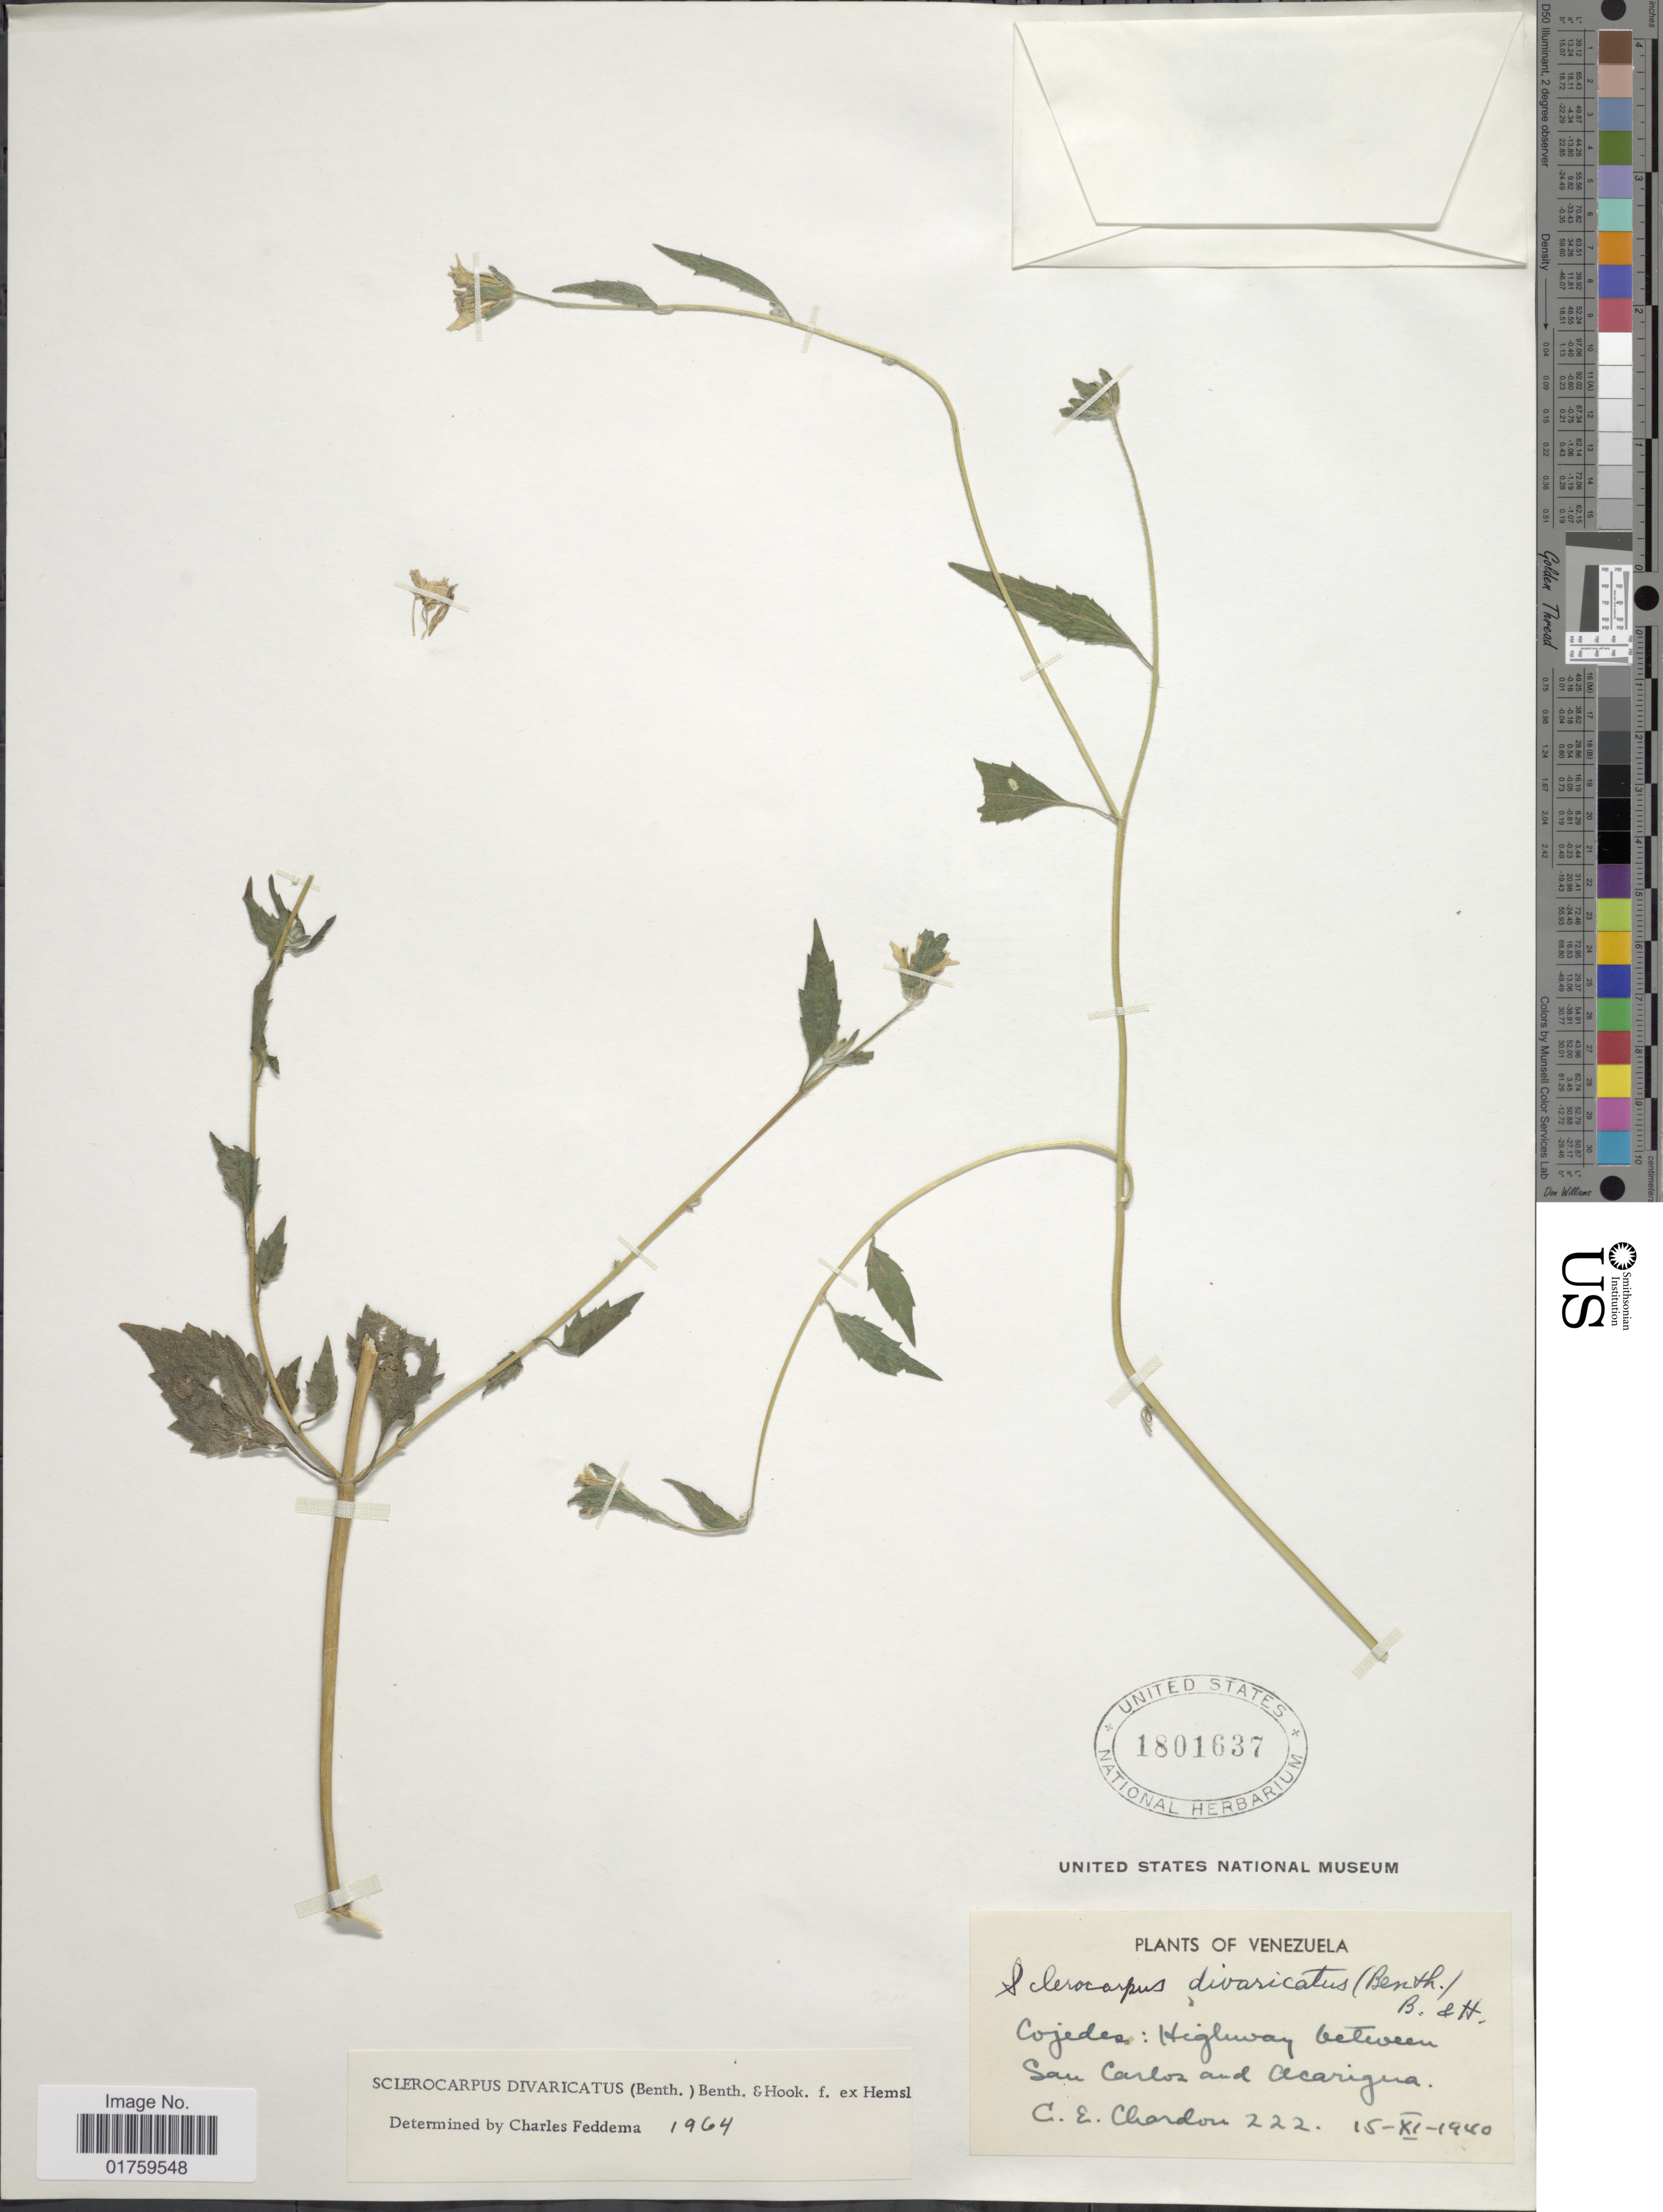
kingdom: Plantae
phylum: Tracheophyta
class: Magnoliopsida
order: Asterales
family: Asteraceae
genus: Sclerocarpus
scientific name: Sclerocarpus divaricatus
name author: (Benth.) Benth. & Hook. f. ex Hemsl.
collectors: C. E. Chardón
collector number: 222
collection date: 1940-11-15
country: Venezuela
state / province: Cojedes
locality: Cojedes: Highway between San Carlos and Acarigua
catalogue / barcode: US 1801637